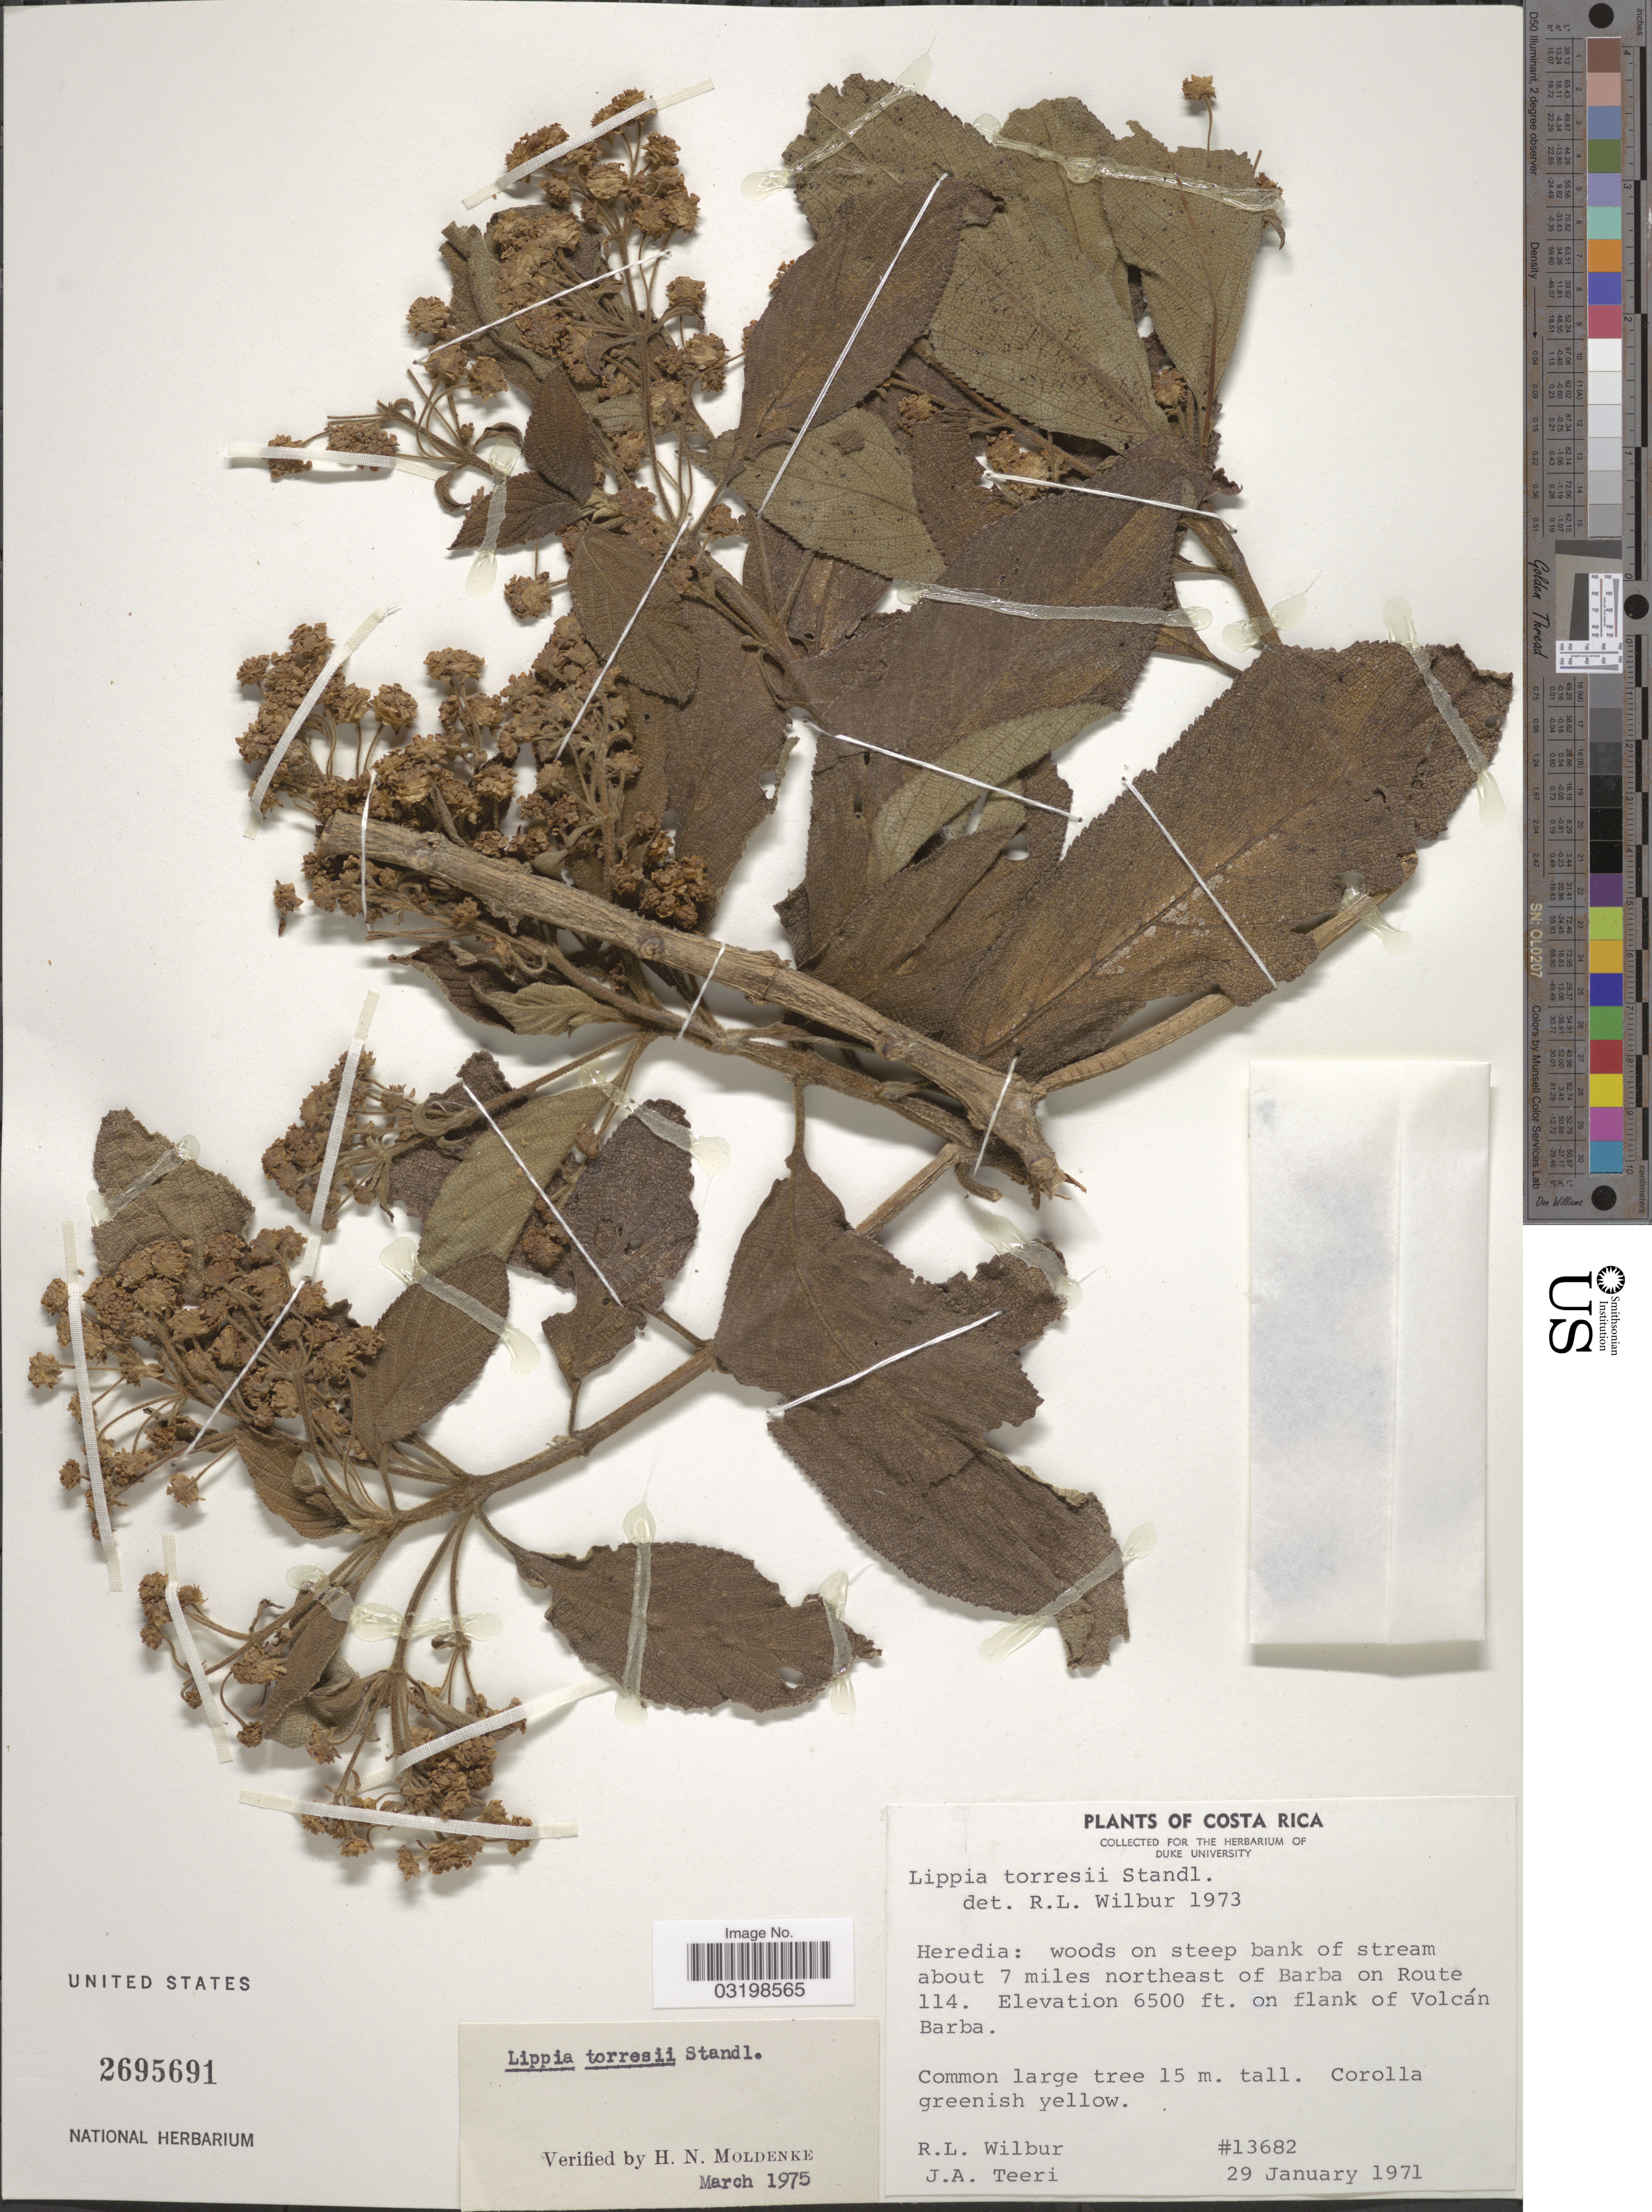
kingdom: Plantae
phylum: Tracheophyta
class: Magnoliopsida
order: Lamiales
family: Verbenaceae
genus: Lippia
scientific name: Lippia umbellata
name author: Cav.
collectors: R. L. Wilbur & J. Teeri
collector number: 13682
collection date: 1971-01-29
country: Costa Rica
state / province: Heredia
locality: Woods on steep bank of stream about 7 miles northeast of Barba on Route 114. On flank of Volcán Barba.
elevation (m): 1981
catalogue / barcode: US 2695691